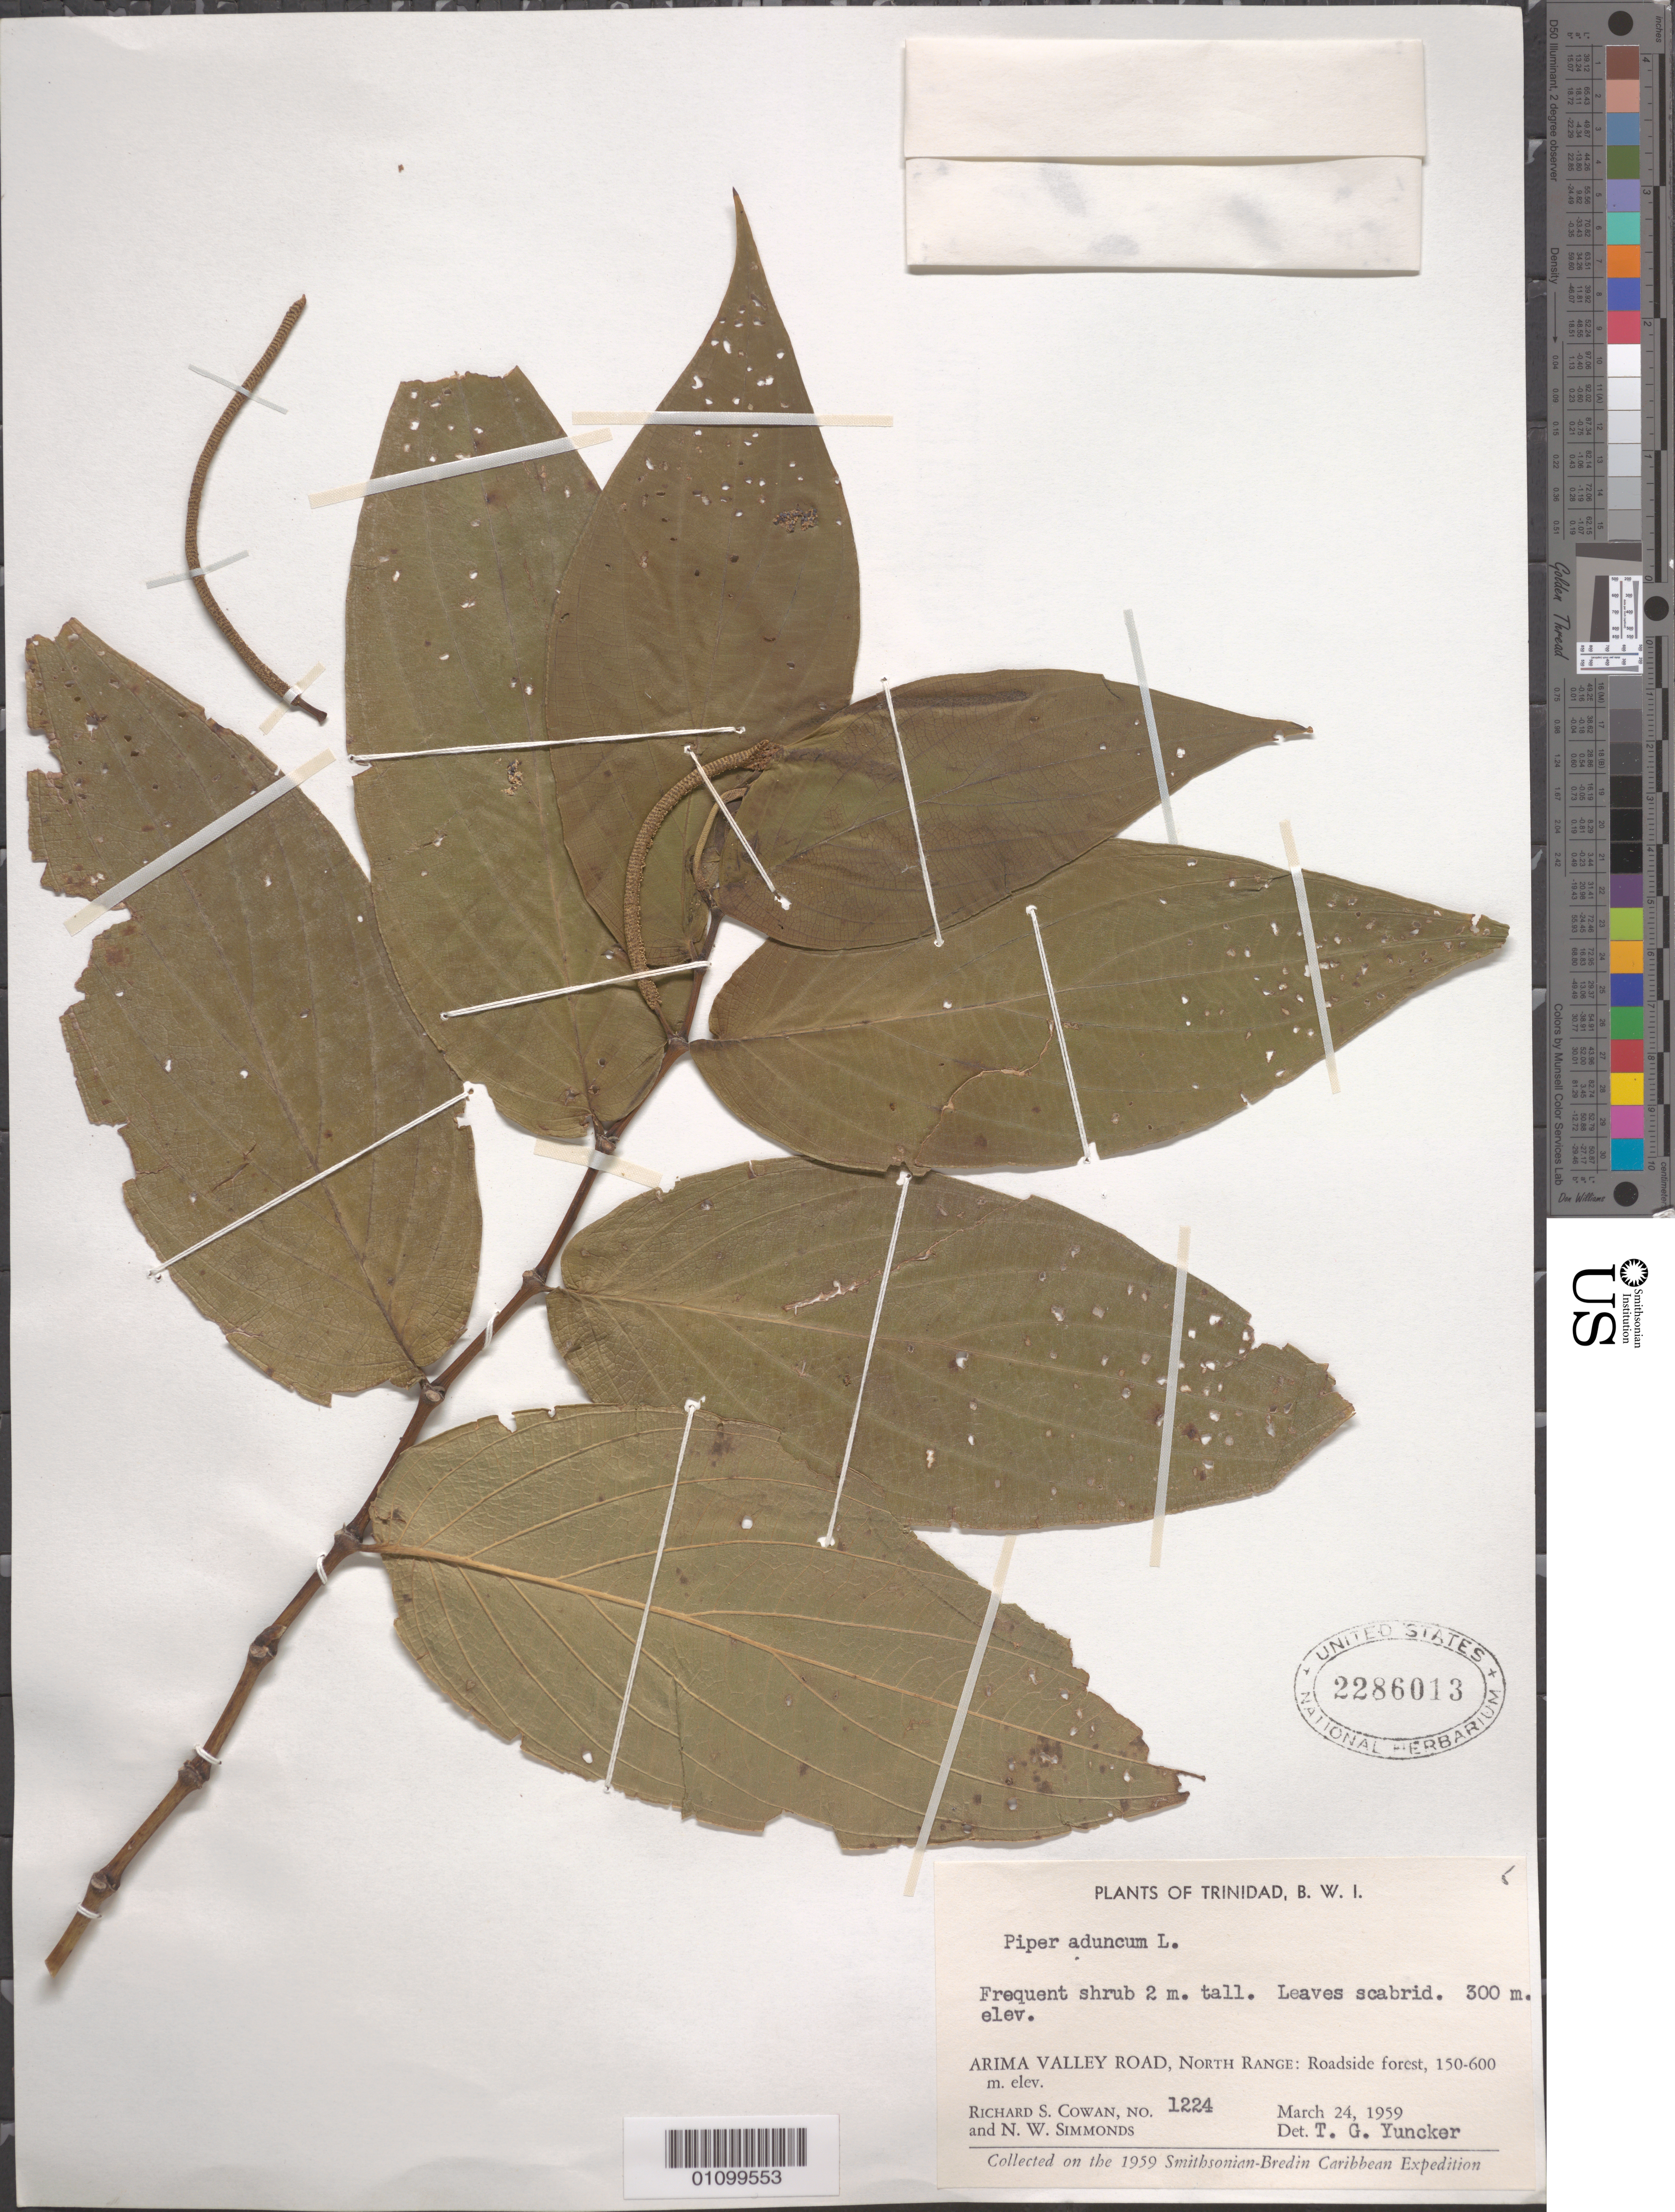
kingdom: Plantae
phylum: Tracheophyta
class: Magnoliopsida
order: Piperales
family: Piperaceae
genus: Piper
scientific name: Piper aduncum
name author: L.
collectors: R. S. Cowan & N. W. Simmonds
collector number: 1224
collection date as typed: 24 Mar 1959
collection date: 1959-03-24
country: Trinidad and Tobago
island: Trinidad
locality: Arima Valley Road, North Range:Roadside forest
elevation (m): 150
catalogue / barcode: US 2286013